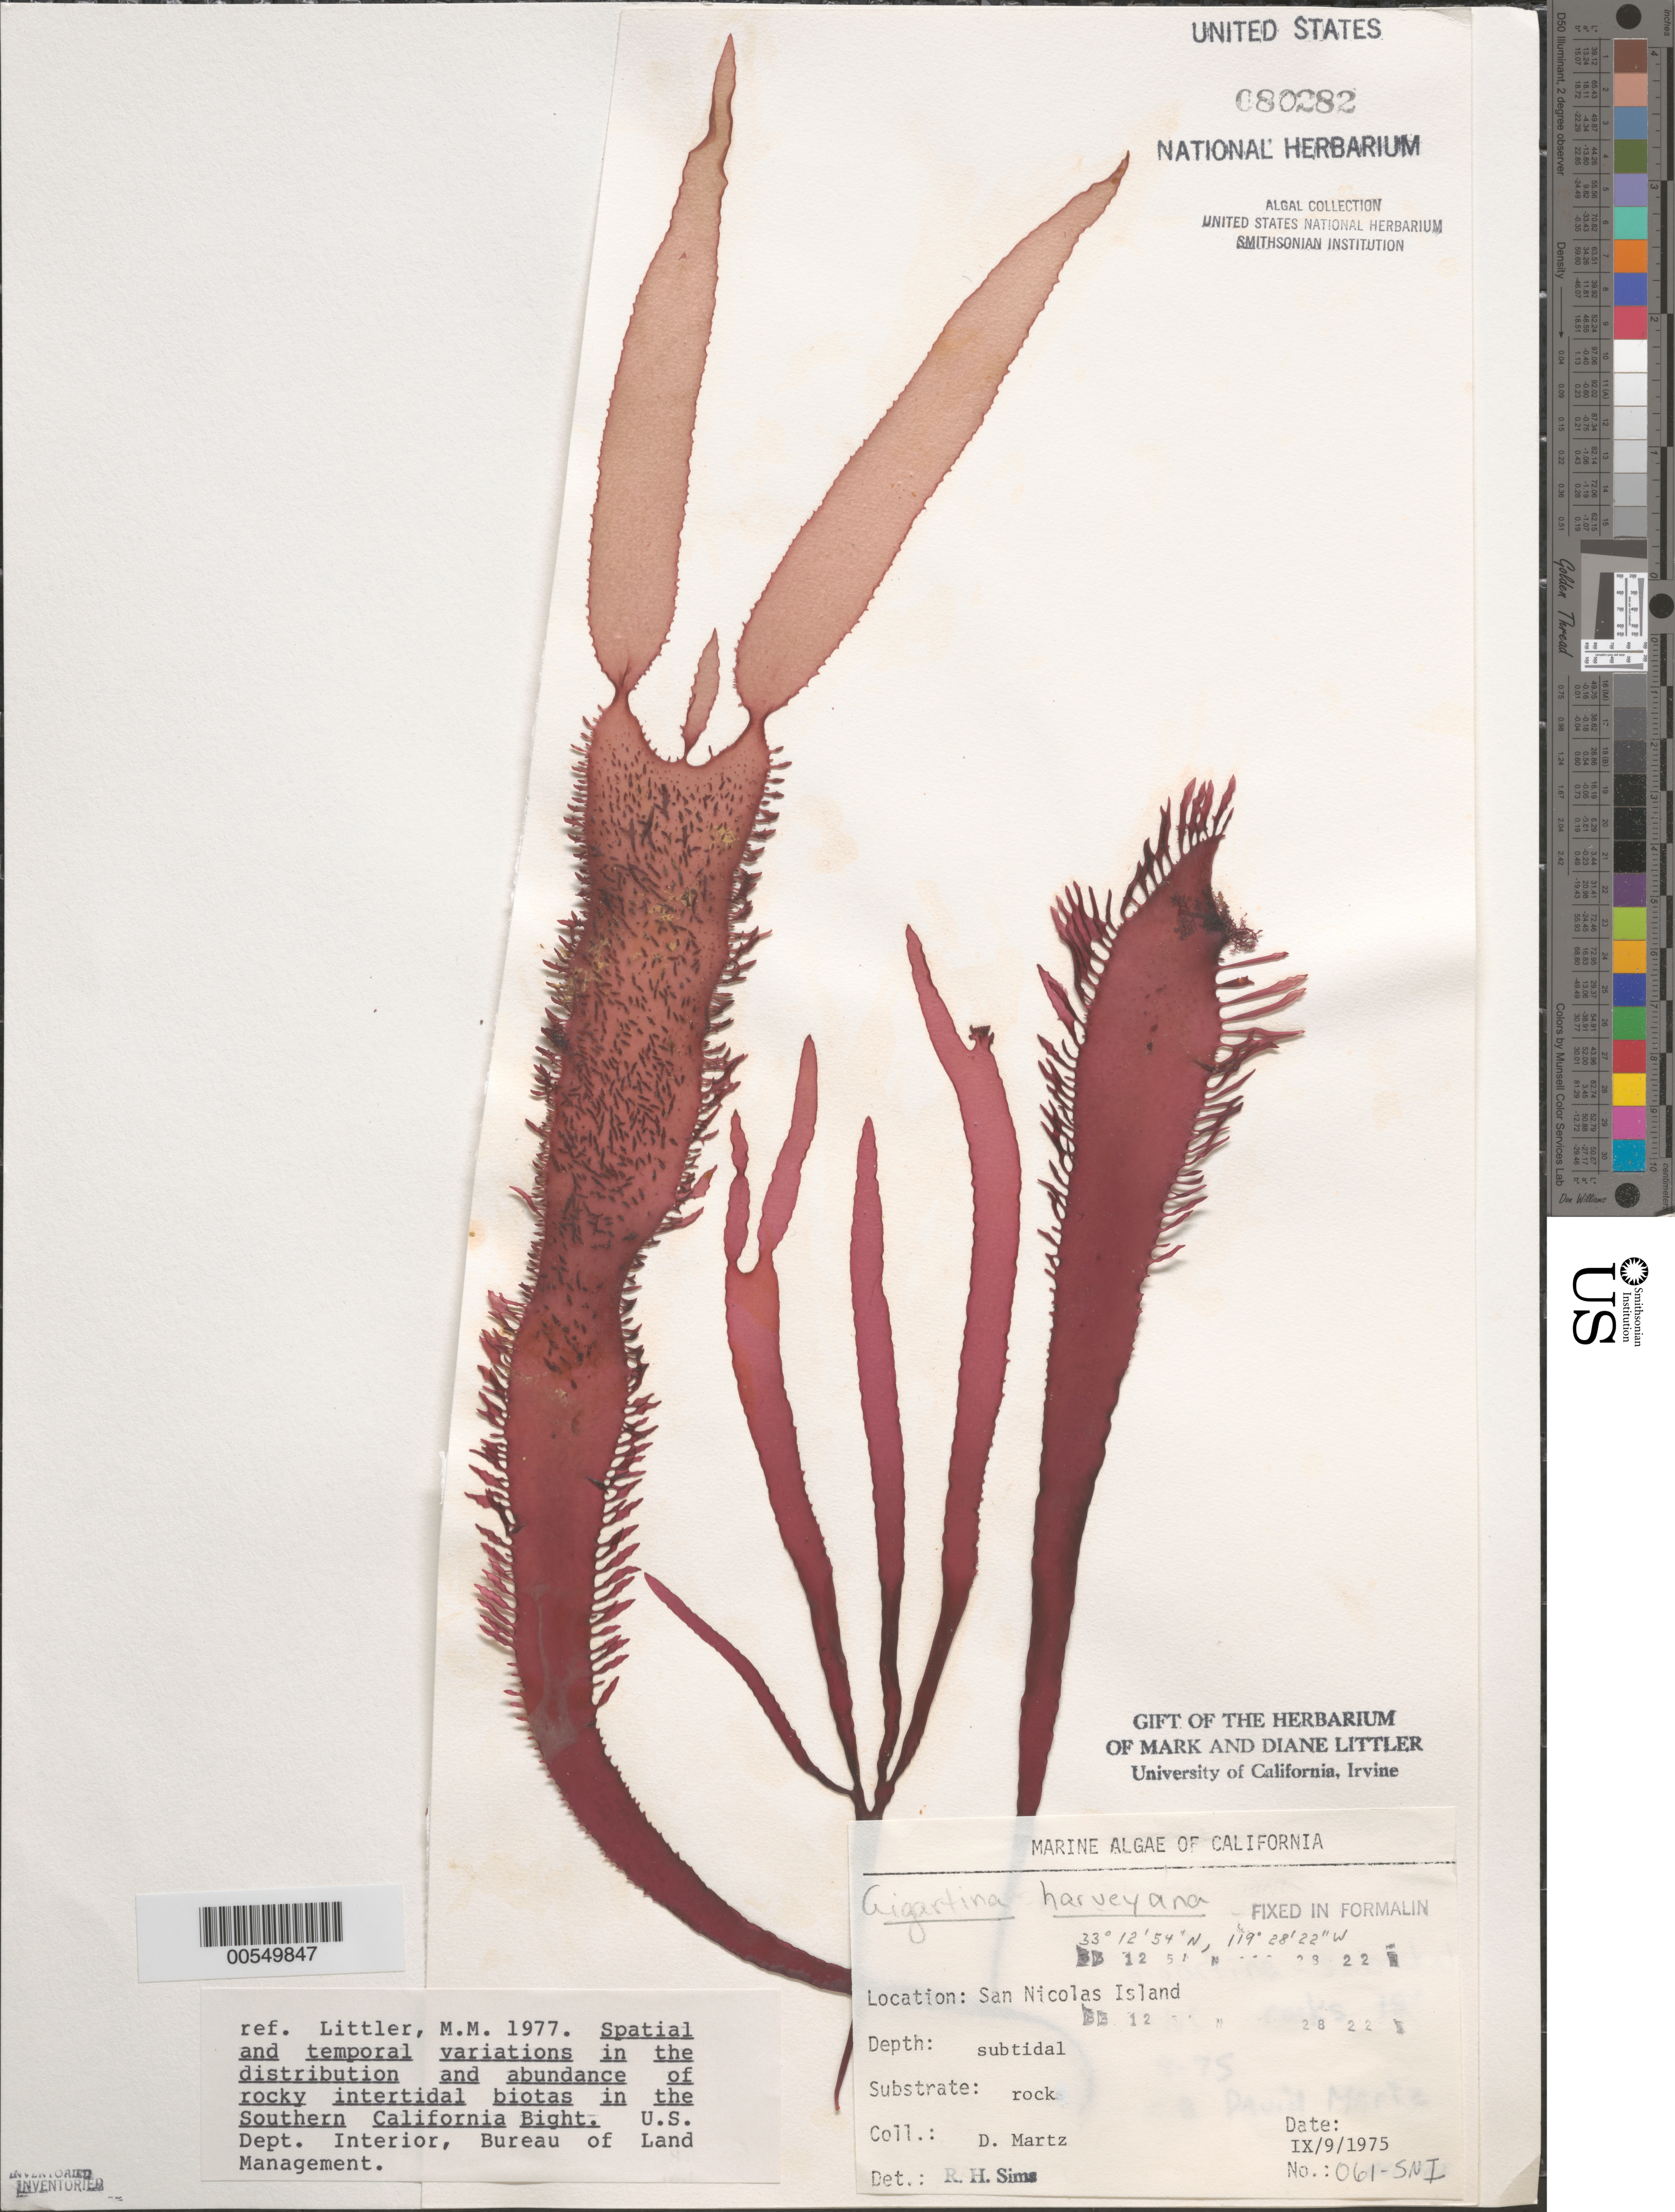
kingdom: Plantae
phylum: Rhodophyta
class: Florideophyceae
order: Gigartinales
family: Gigartinaceae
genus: Chondracanthus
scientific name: Chondracanthus harveyanus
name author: (Kütz.) Guiry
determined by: Algae name updating Project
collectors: D. Martz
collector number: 061-SNI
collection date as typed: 09 Sep 1975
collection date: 1975-09-09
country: United States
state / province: California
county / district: Ventura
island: San Nicolas Island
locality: Dutch Harbor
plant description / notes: BLM-SOCALBIGHT Rocky Intertidal Survey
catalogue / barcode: US 80282